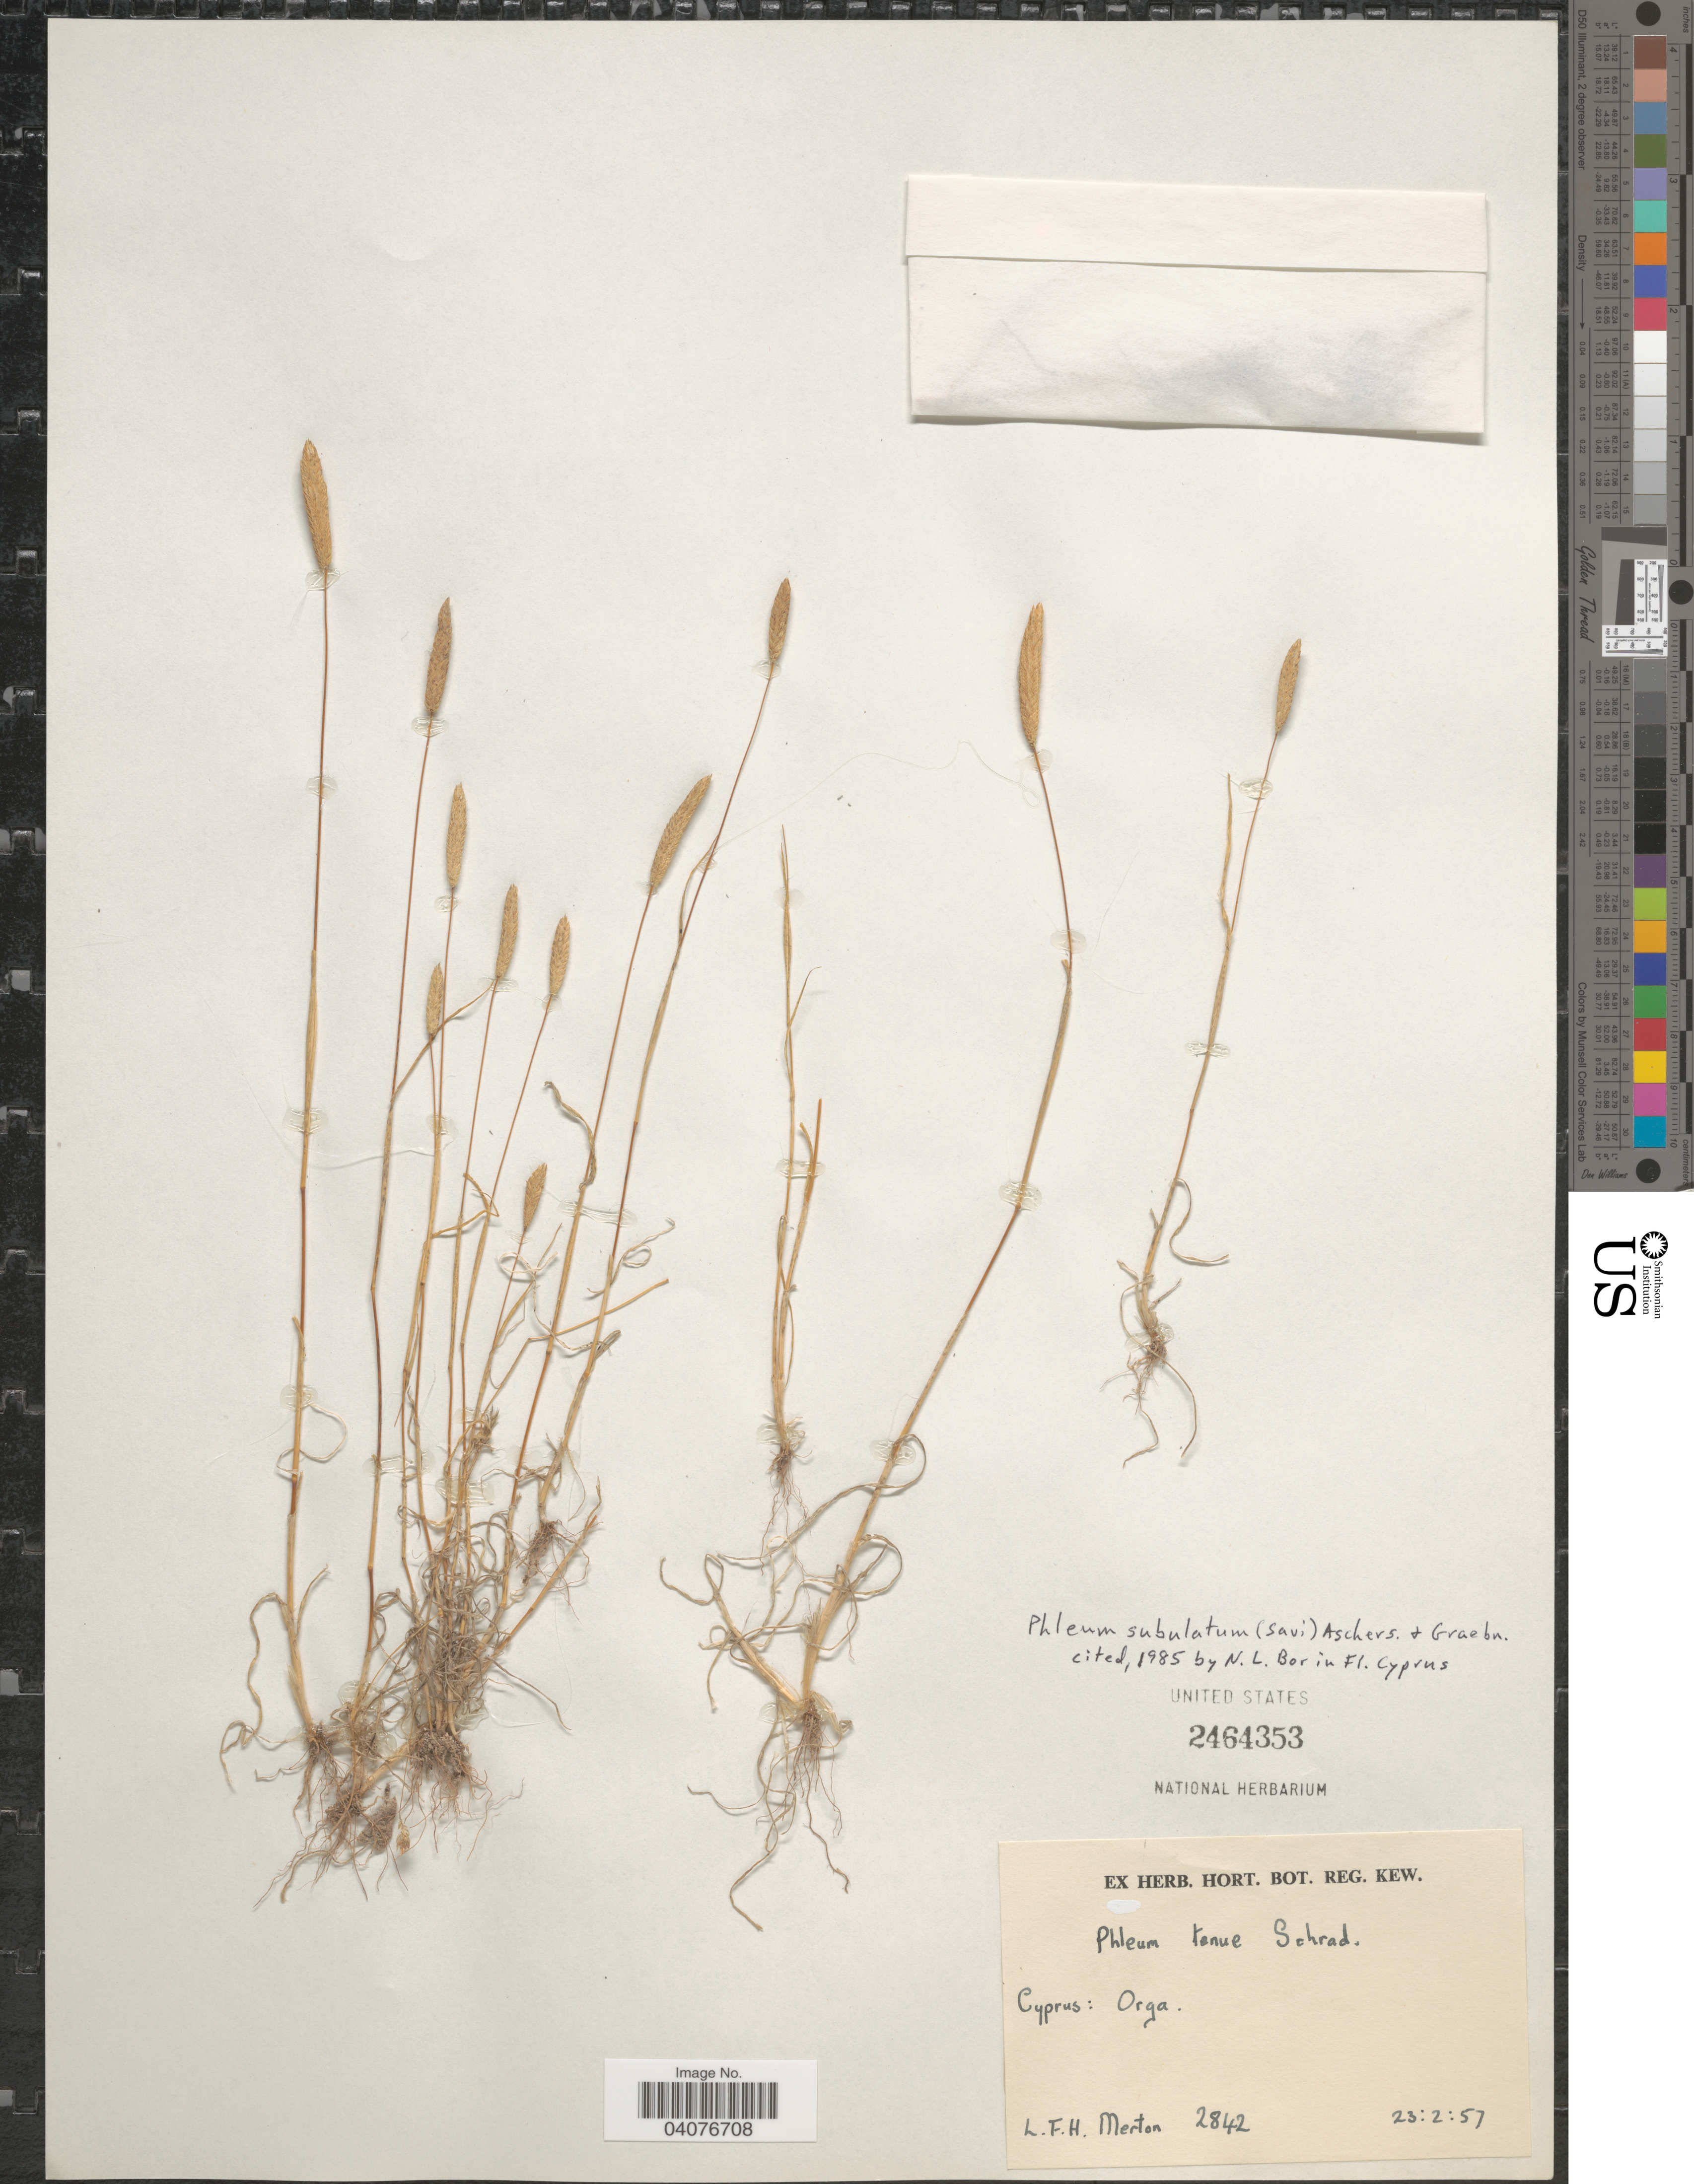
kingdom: Plantae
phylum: Tracheophyta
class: Liliopsida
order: Poales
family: Poaceae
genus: Phleum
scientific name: Phleum subulatum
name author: (Savi) Asch. & Graeb.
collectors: L. Merton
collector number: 2842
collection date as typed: Transcribed d/m/y: 23/2/57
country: Cyprus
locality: Orga.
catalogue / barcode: US 2464353